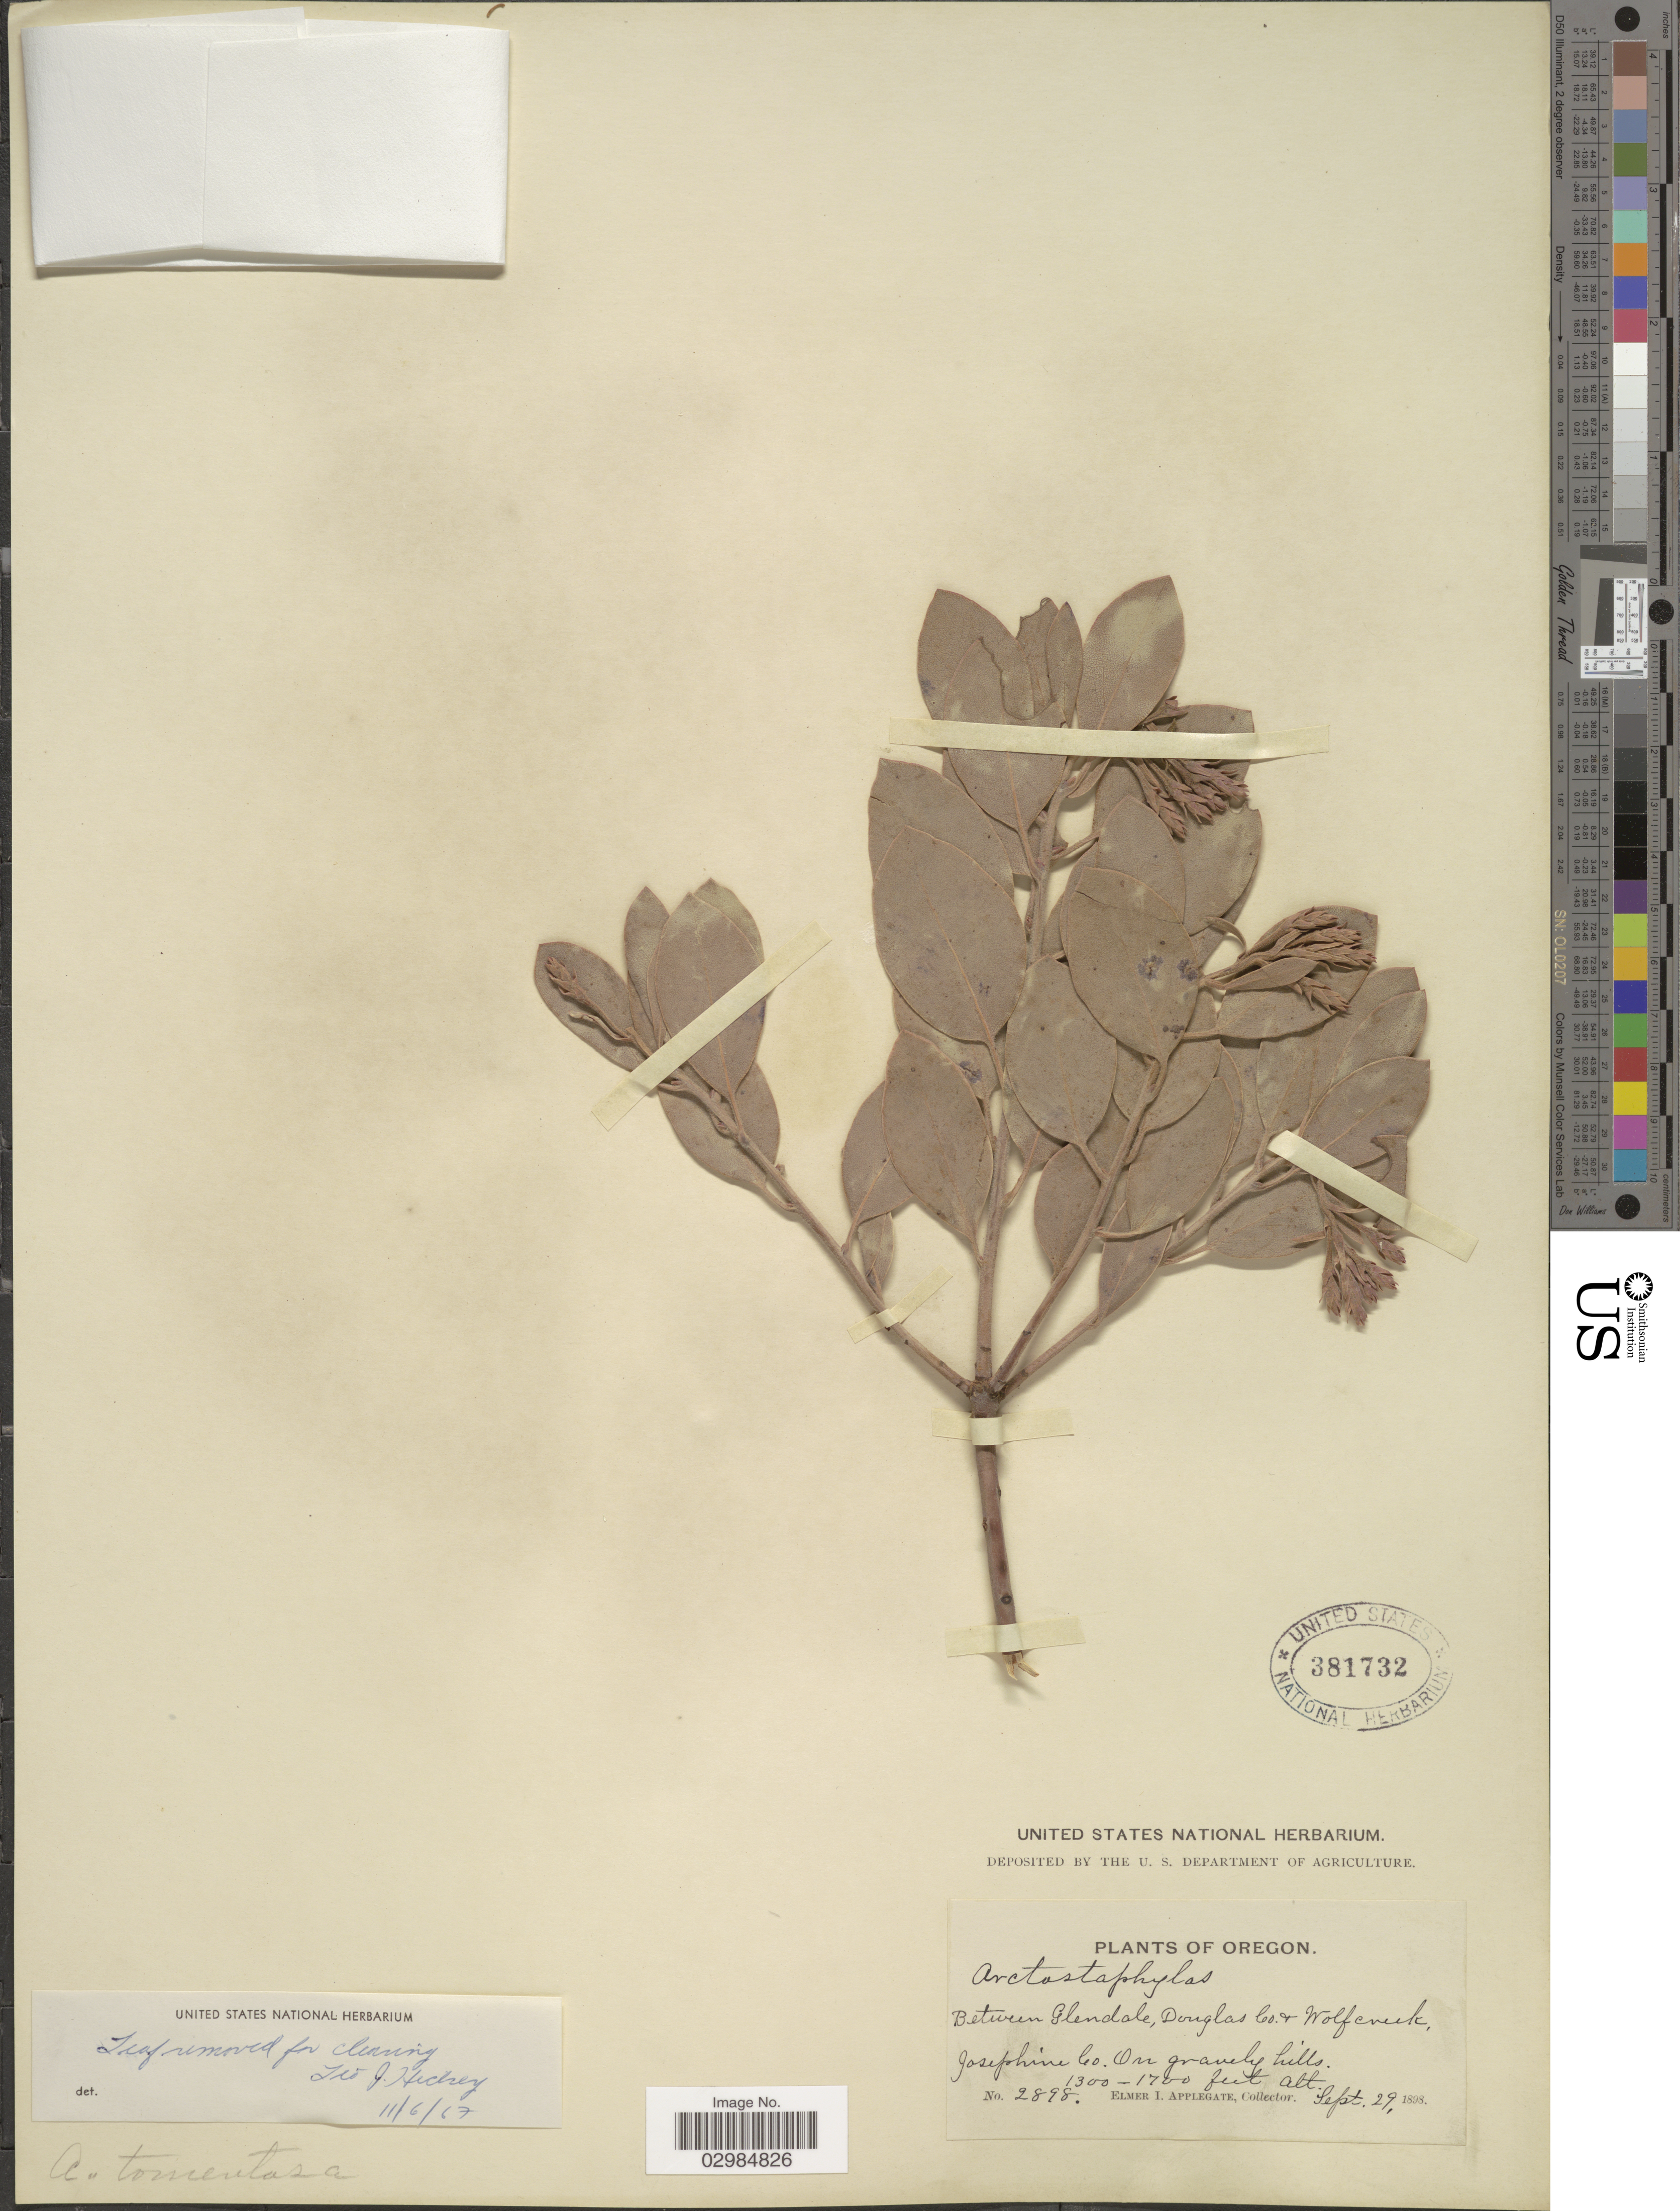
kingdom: Plantae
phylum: Tracheophyta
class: Magnoliopsida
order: Ericales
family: Ericaceae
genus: Arctostaphylos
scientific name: Arctostaphylos tomentosa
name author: (Pursh) Lindl.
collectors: E. I. Applegate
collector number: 2898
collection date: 1898-09-29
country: United States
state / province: Oregon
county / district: Douglas / Josephine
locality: Between Glendal, Douglas Co. & Wolf Creek, Josephine Co.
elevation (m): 396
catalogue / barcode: US 381732